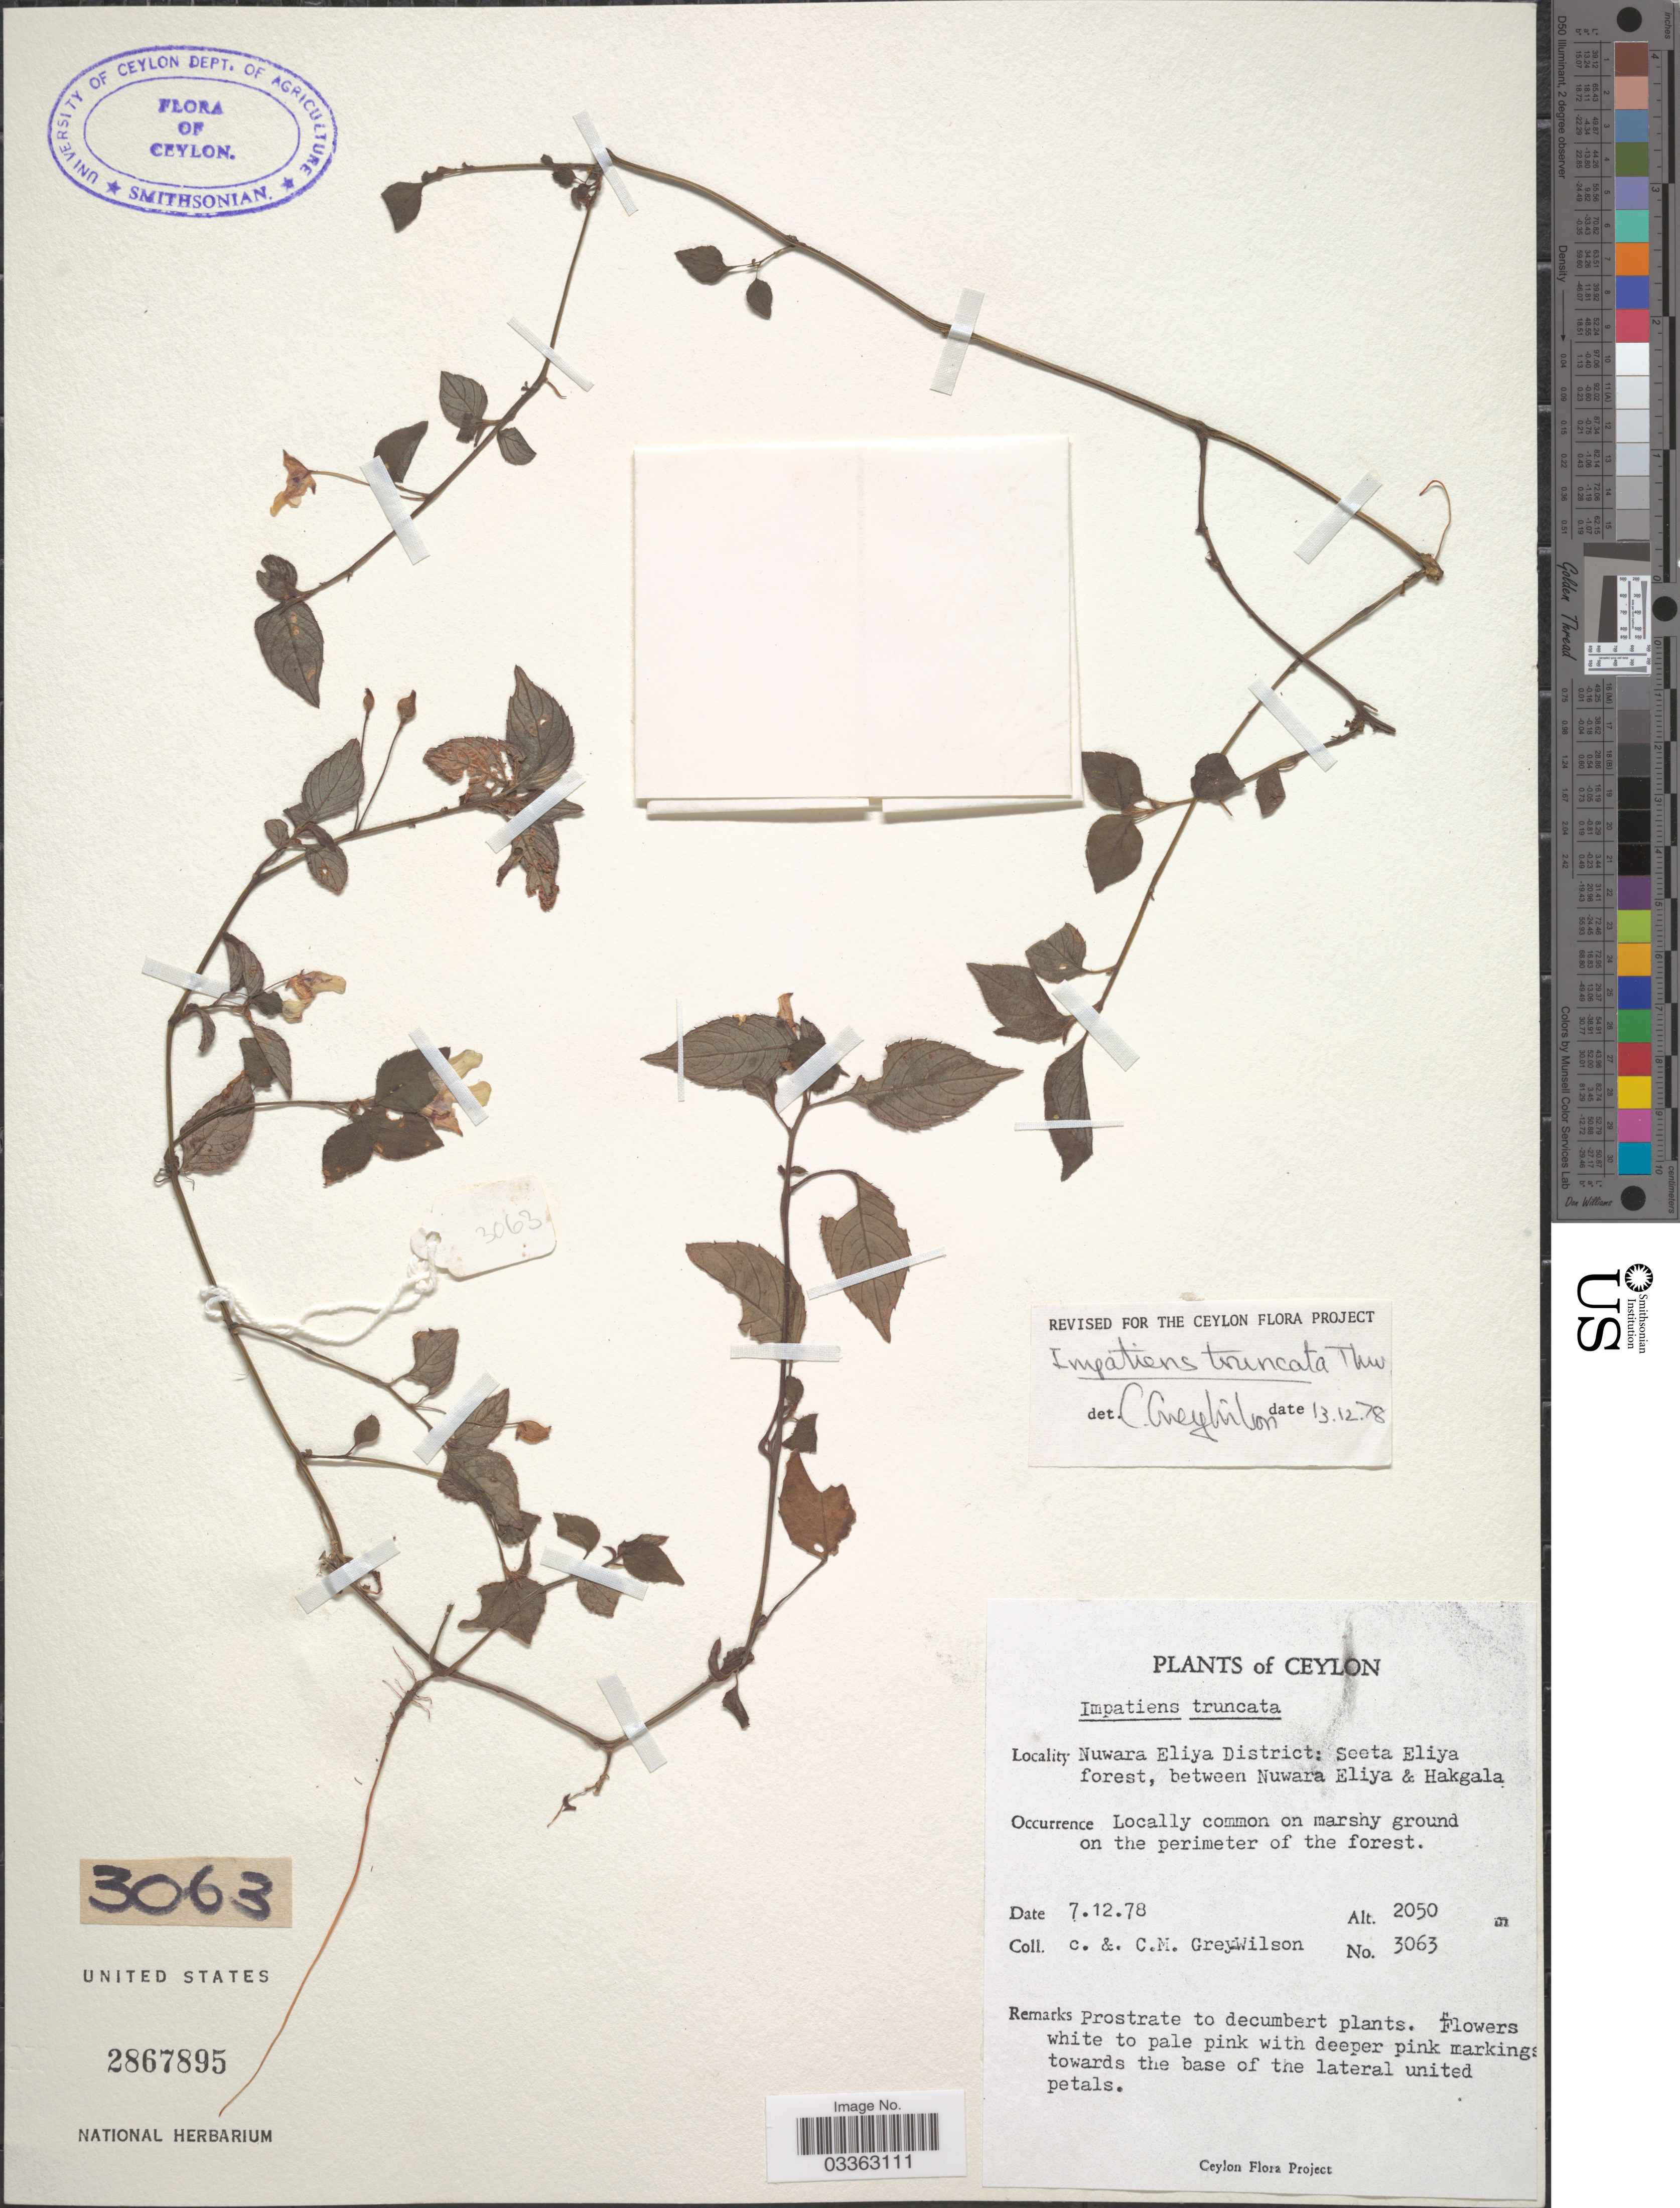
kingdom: Plantae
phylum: Tracheophyta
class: Magnoliopsida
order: Ericales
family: Balsaminaceae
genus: Impatiens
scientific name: Impatiens truncata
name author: Thwaites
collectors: C. Grey-Wilson & C. Grey-Wilson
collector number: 3063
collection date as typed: Transcribed d/m/y: 7/12/78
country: Sri Lanka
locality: Ceylon, Nuwara Eliya District: Seeta Eliya forest, between Nuwara Eliya & Hakgala.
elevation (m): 2050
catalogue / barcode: US 2867895